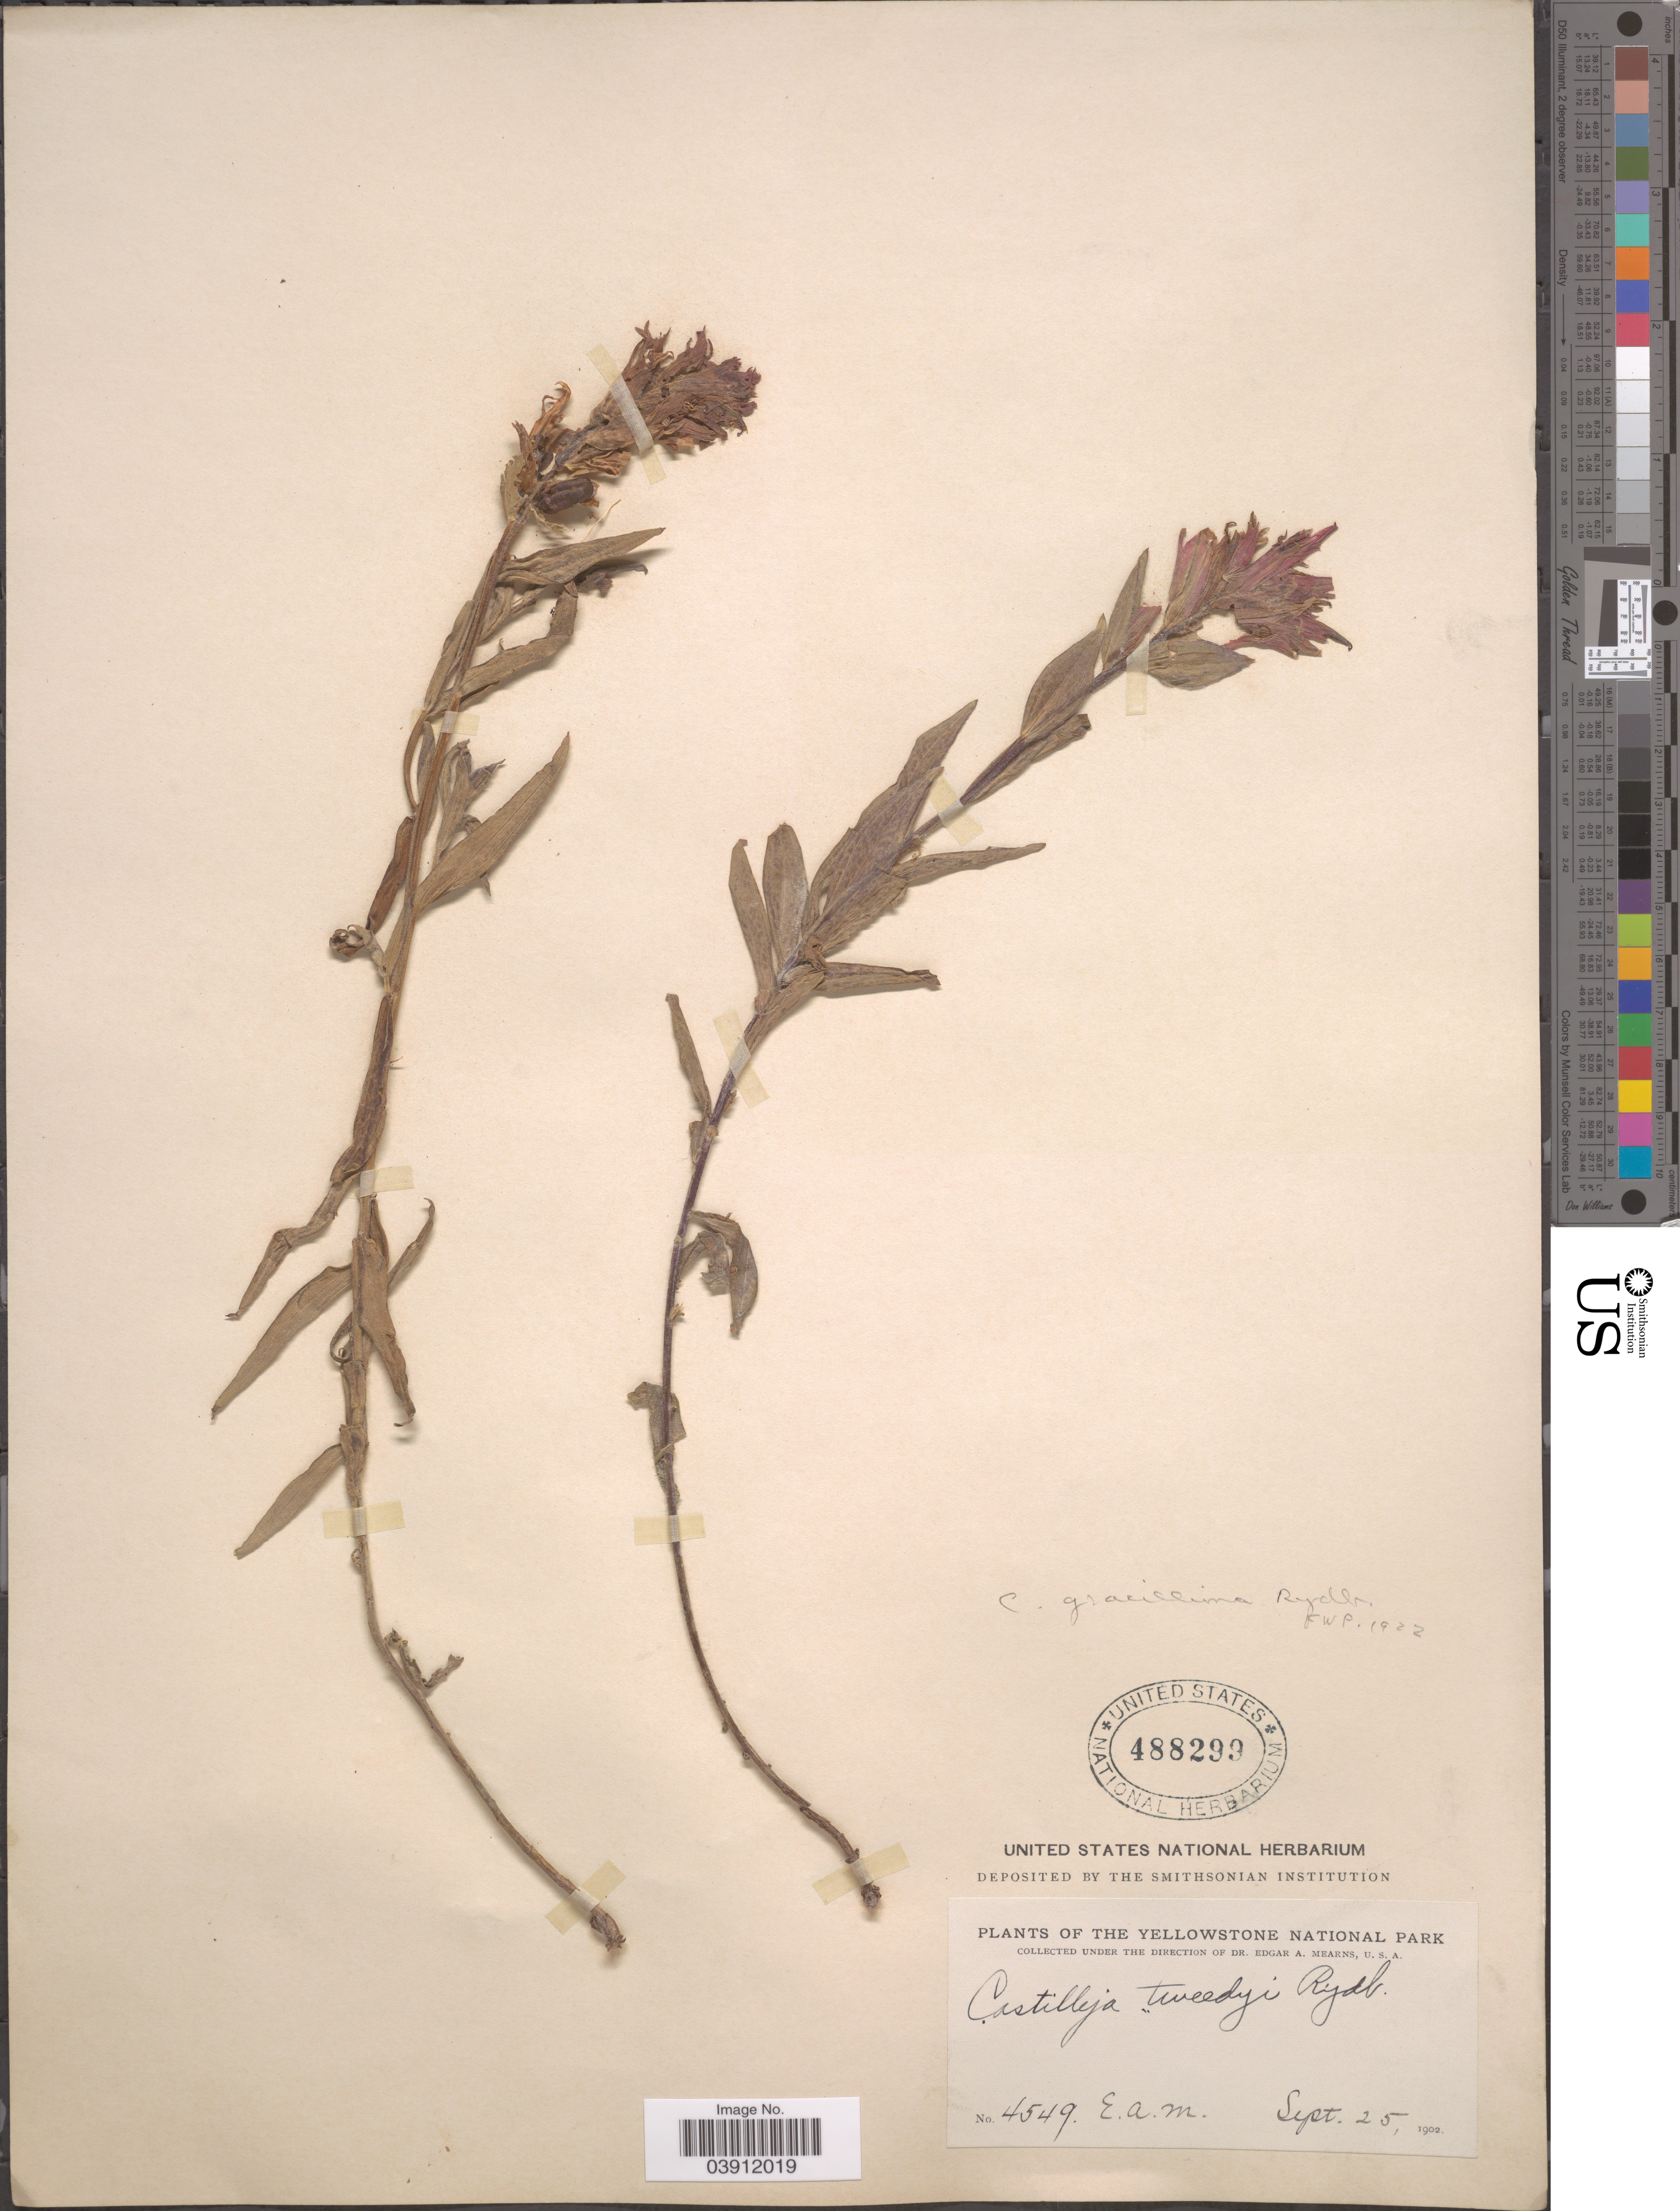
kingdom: Plantae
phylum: Tracheophyta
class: Magnoliopsida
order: Lamiales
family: Orobanchaceae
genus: Castilleja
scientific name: Castilleja gracillima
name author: Rydb.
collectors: E. A. Mearns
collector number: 4549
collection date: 1902-09-25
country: United States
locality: The Yellowstone National Park.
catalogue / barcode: US 488299